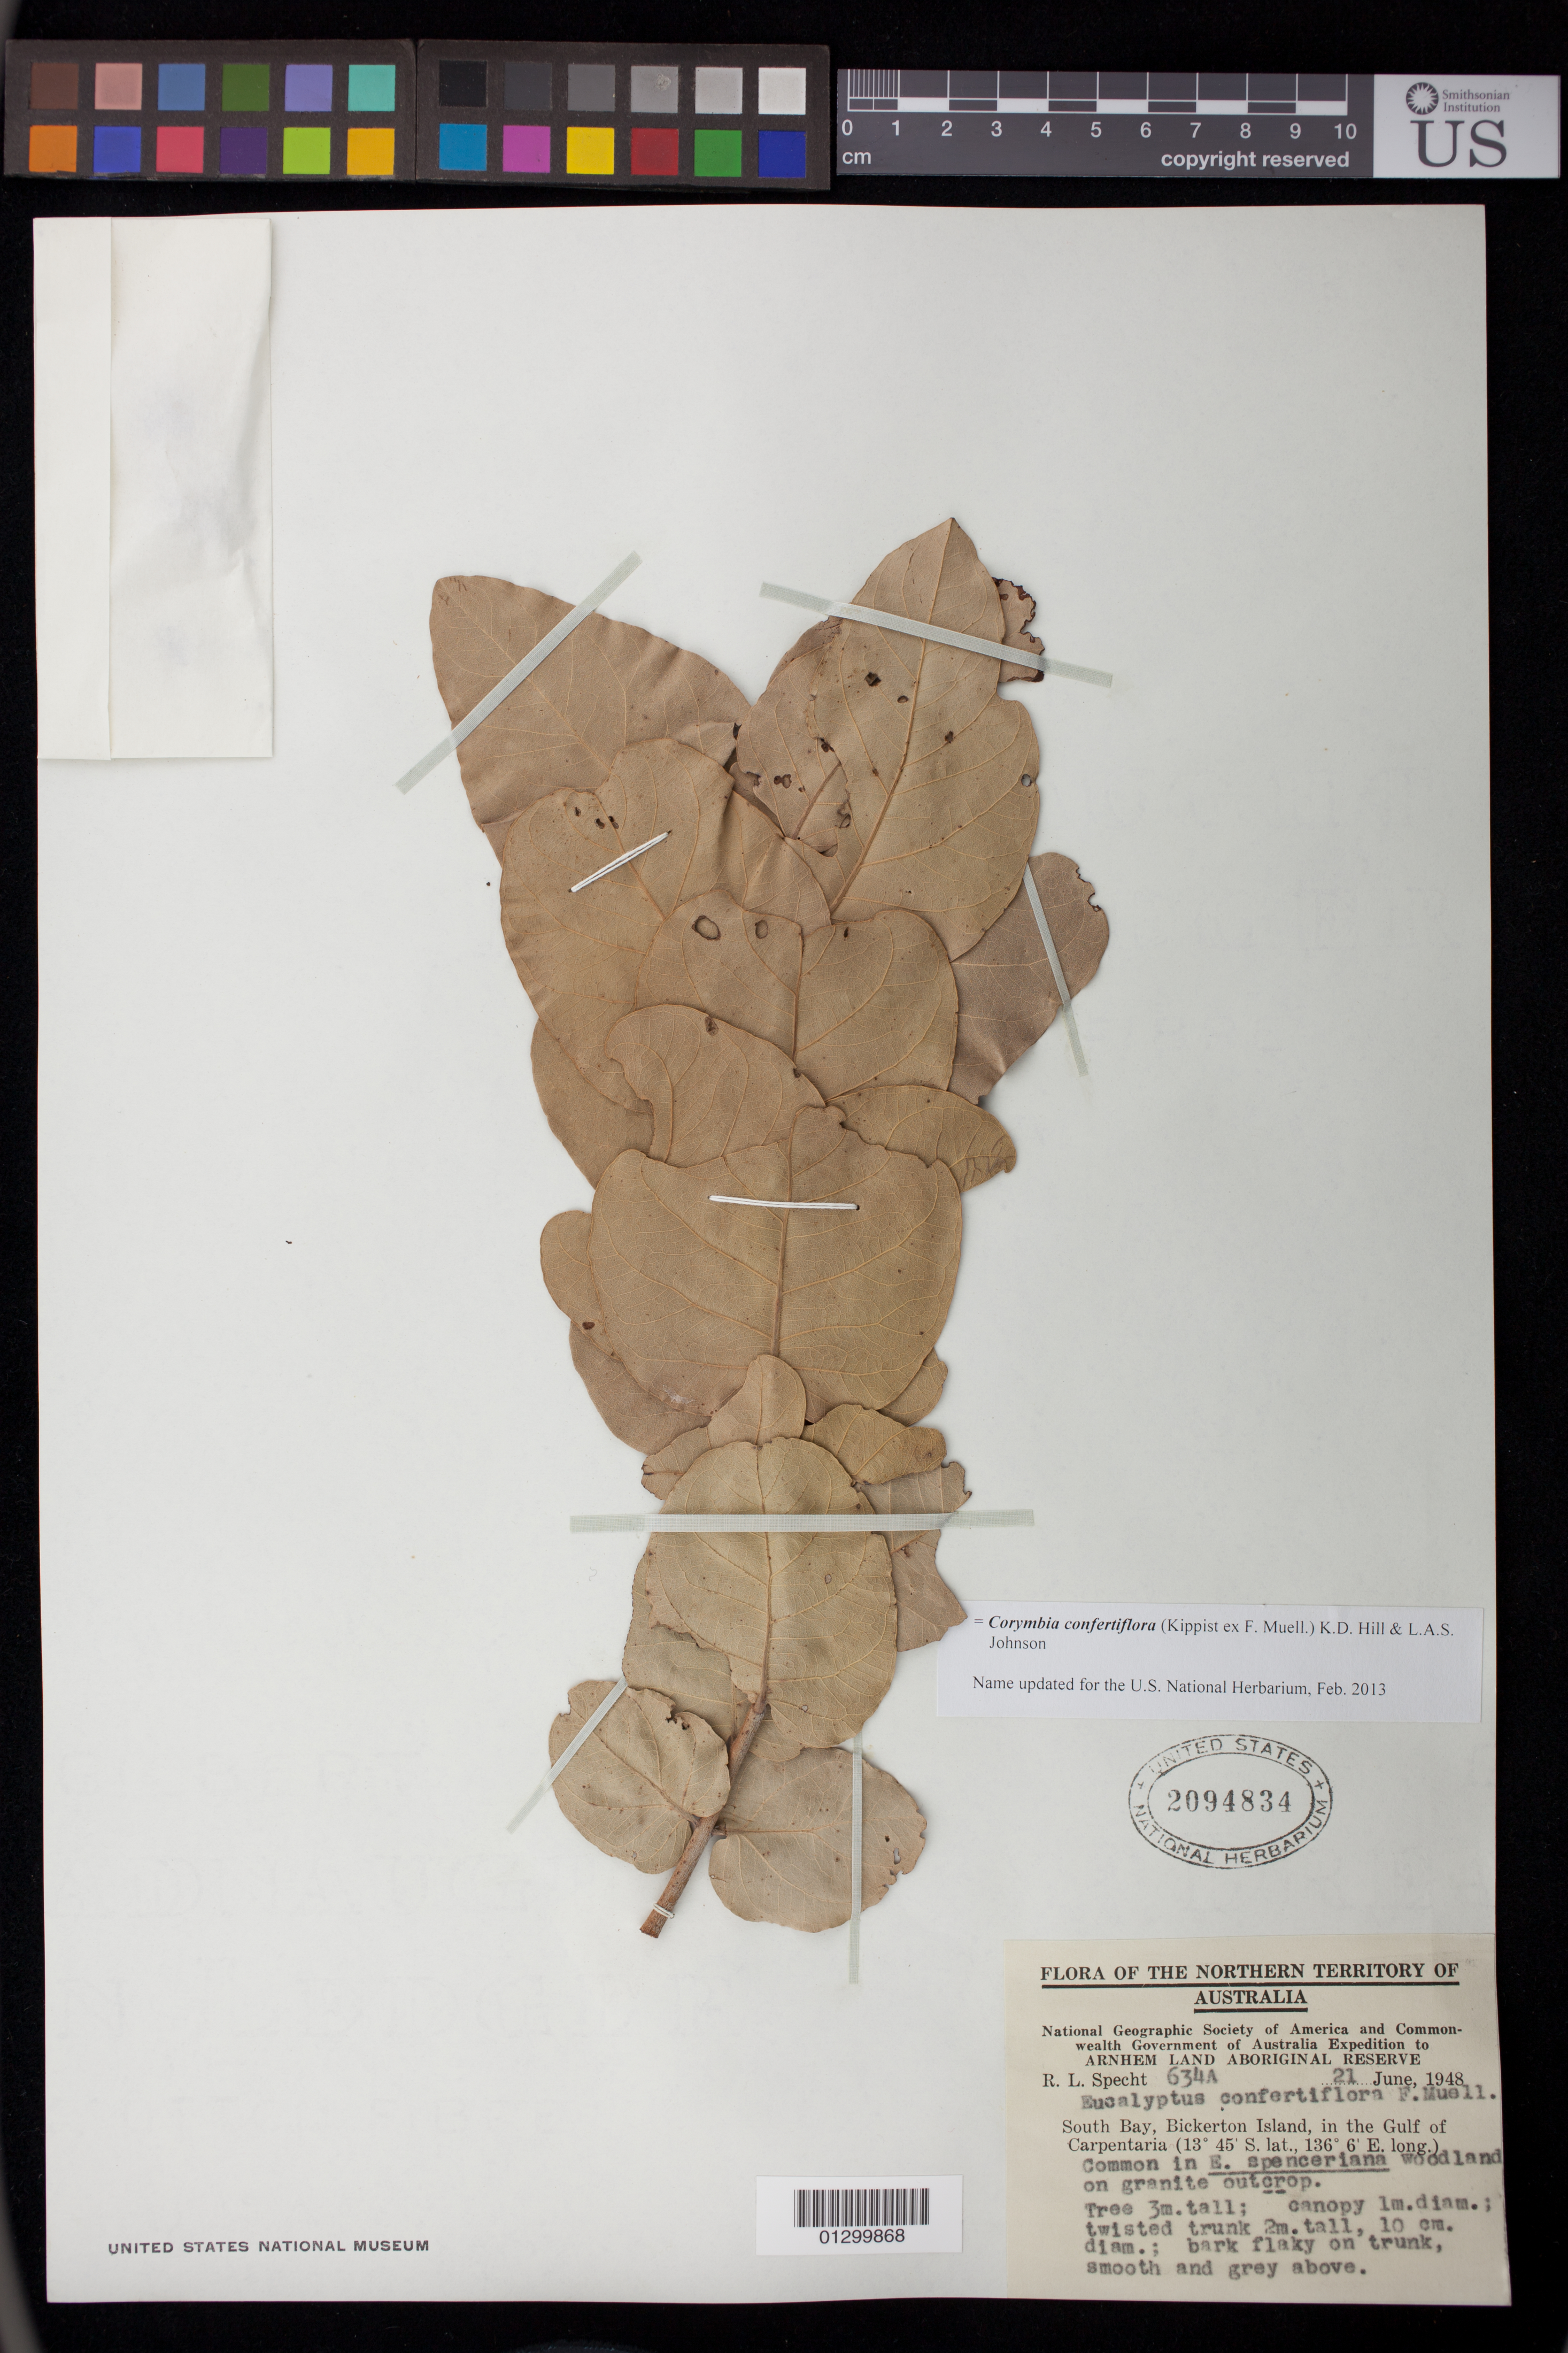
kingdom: Plantae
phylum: Tracheophyta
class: Magnoliopsida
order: Myrtales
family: Myrtaceae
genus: Corymbia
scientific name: Corymbia confertiflora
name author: (F. Muell. ex Kippist) K.D. Hill & L.A.S. Johnson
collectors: R. L. Specht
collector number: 634A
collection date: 1948-06-21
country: Australia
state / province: Northern Territory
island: Bickerton Island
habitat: Common in E. spenceriana woodland on granite outcrop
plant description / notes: Tree 3 m. tall; canopy 1 m. diam.; twisted trunk 2 m. tall, 10 cm. diam.; bark flaky on trunk, smooth and grey above.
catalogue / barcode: US 2094834